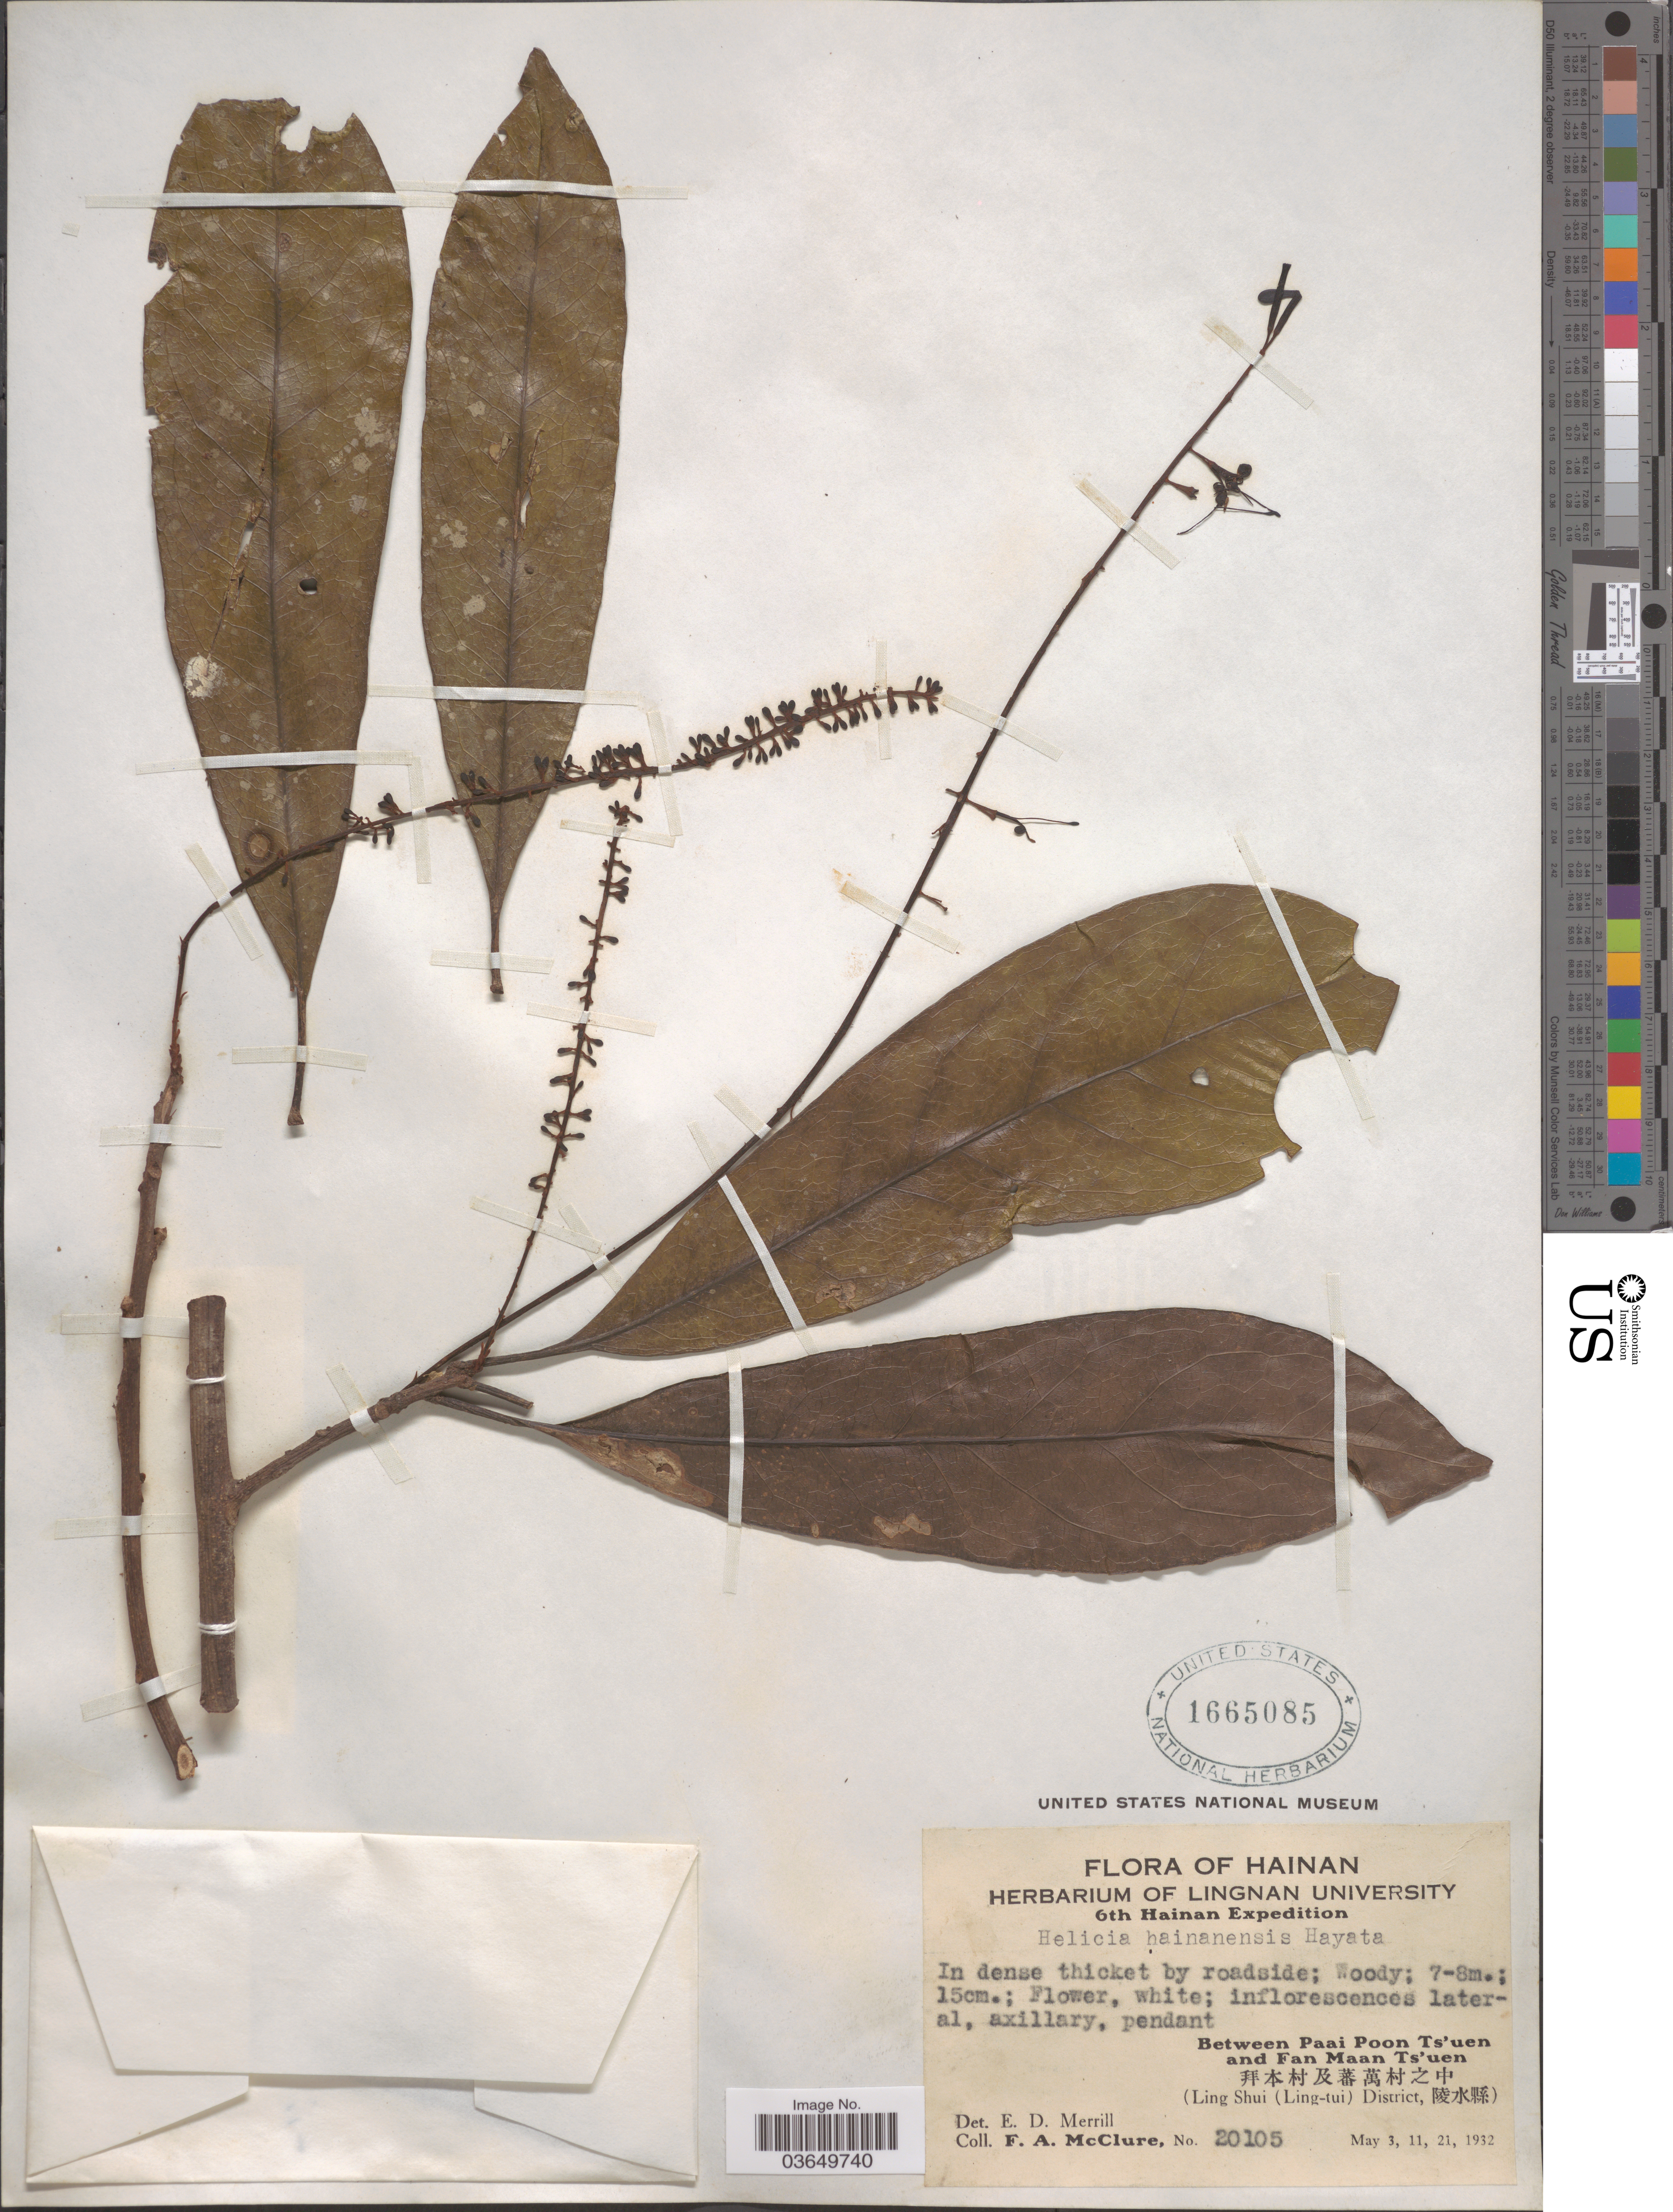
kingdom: Plantae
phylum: Tracheophyta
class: Magnoliopsida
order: Proteales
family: Proteaceae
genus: Helicia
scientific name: Helicia hainanensis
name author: Hayata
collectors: F. A. McClure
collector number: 20105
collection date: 1932-05-03/1932-05-21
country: China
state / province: Hainan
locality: Between Paai Poon Ts'uen and Fan Maan Ts'uen X. (Ling Shui (Ling-tui) District, X).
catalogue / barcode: US 1665085